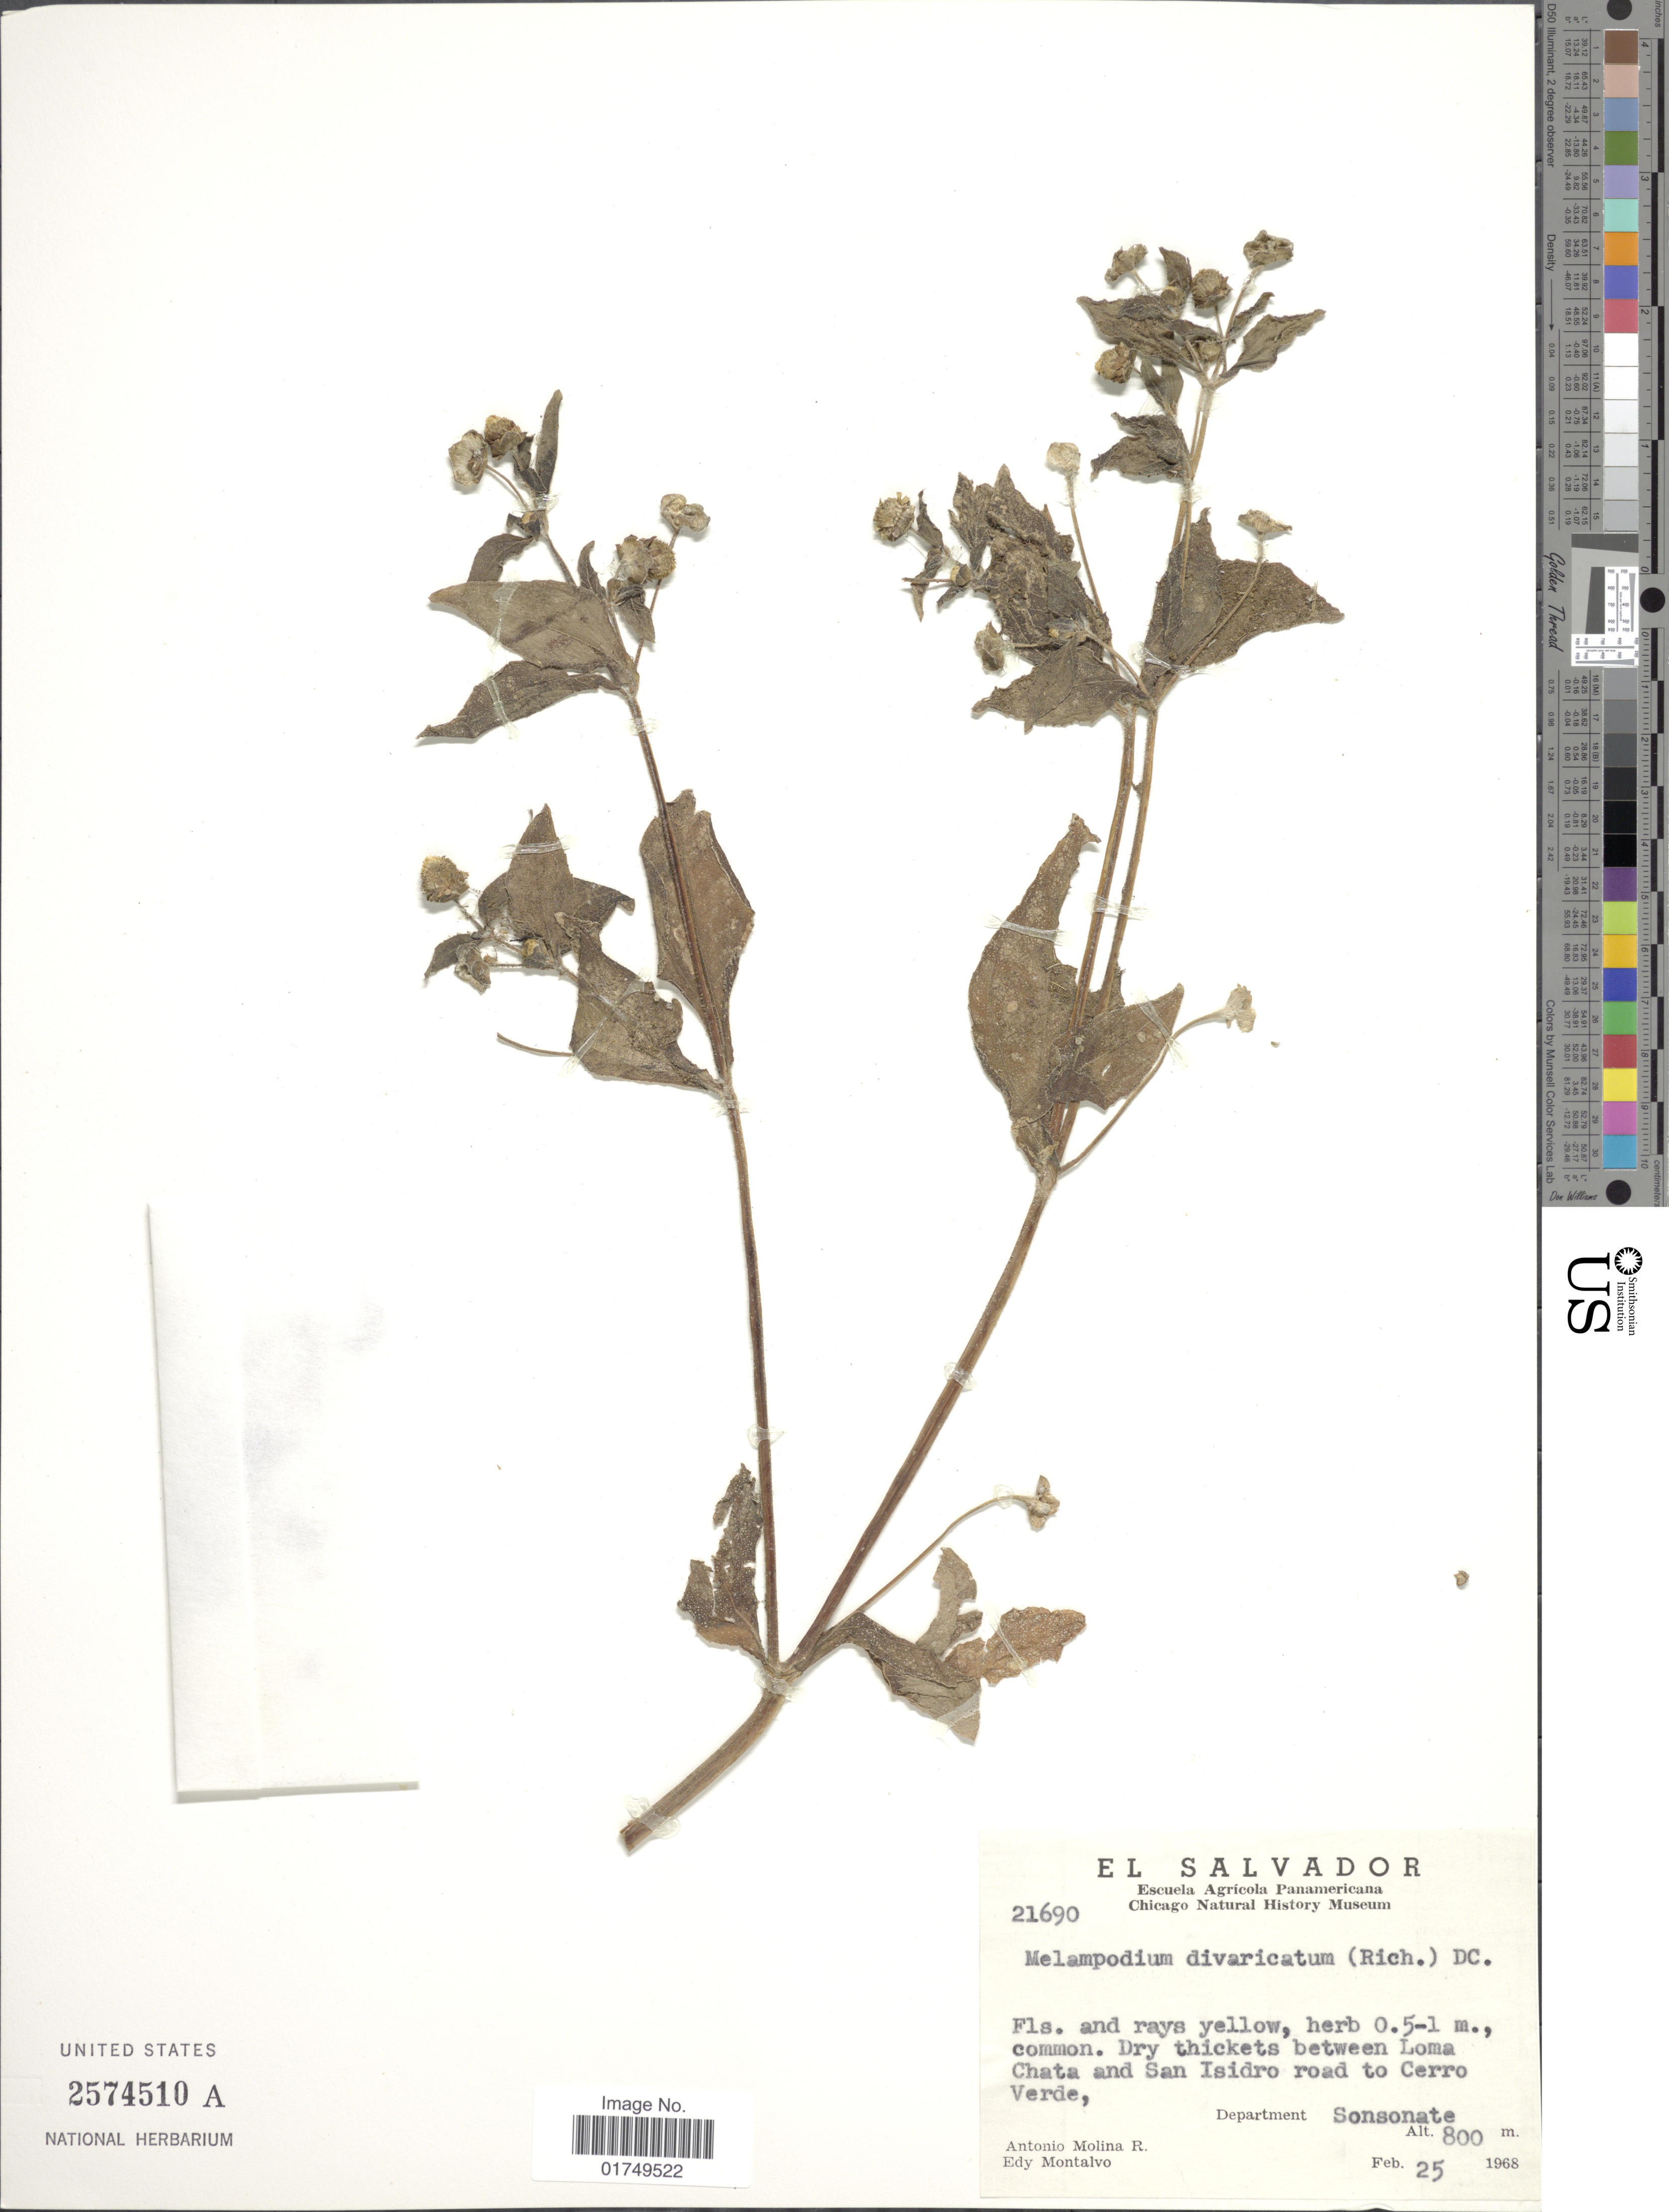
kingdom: Plantae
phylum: Tracheophyta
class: Magnoliopsida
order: Asterales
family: Asteraceae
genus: Melampodium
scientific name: Melampodium divaricatum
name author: (Rich.) DC.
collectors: A. Molina R. & E. A. Montalvo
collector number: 21690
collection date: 1968-02-25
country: El Salvador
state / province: Sonsonate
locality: Dry thickets between Loma Chata and San Isidro road to Cerro Verde, Department Sonsonate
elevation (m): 800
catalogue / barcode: US 2574510A